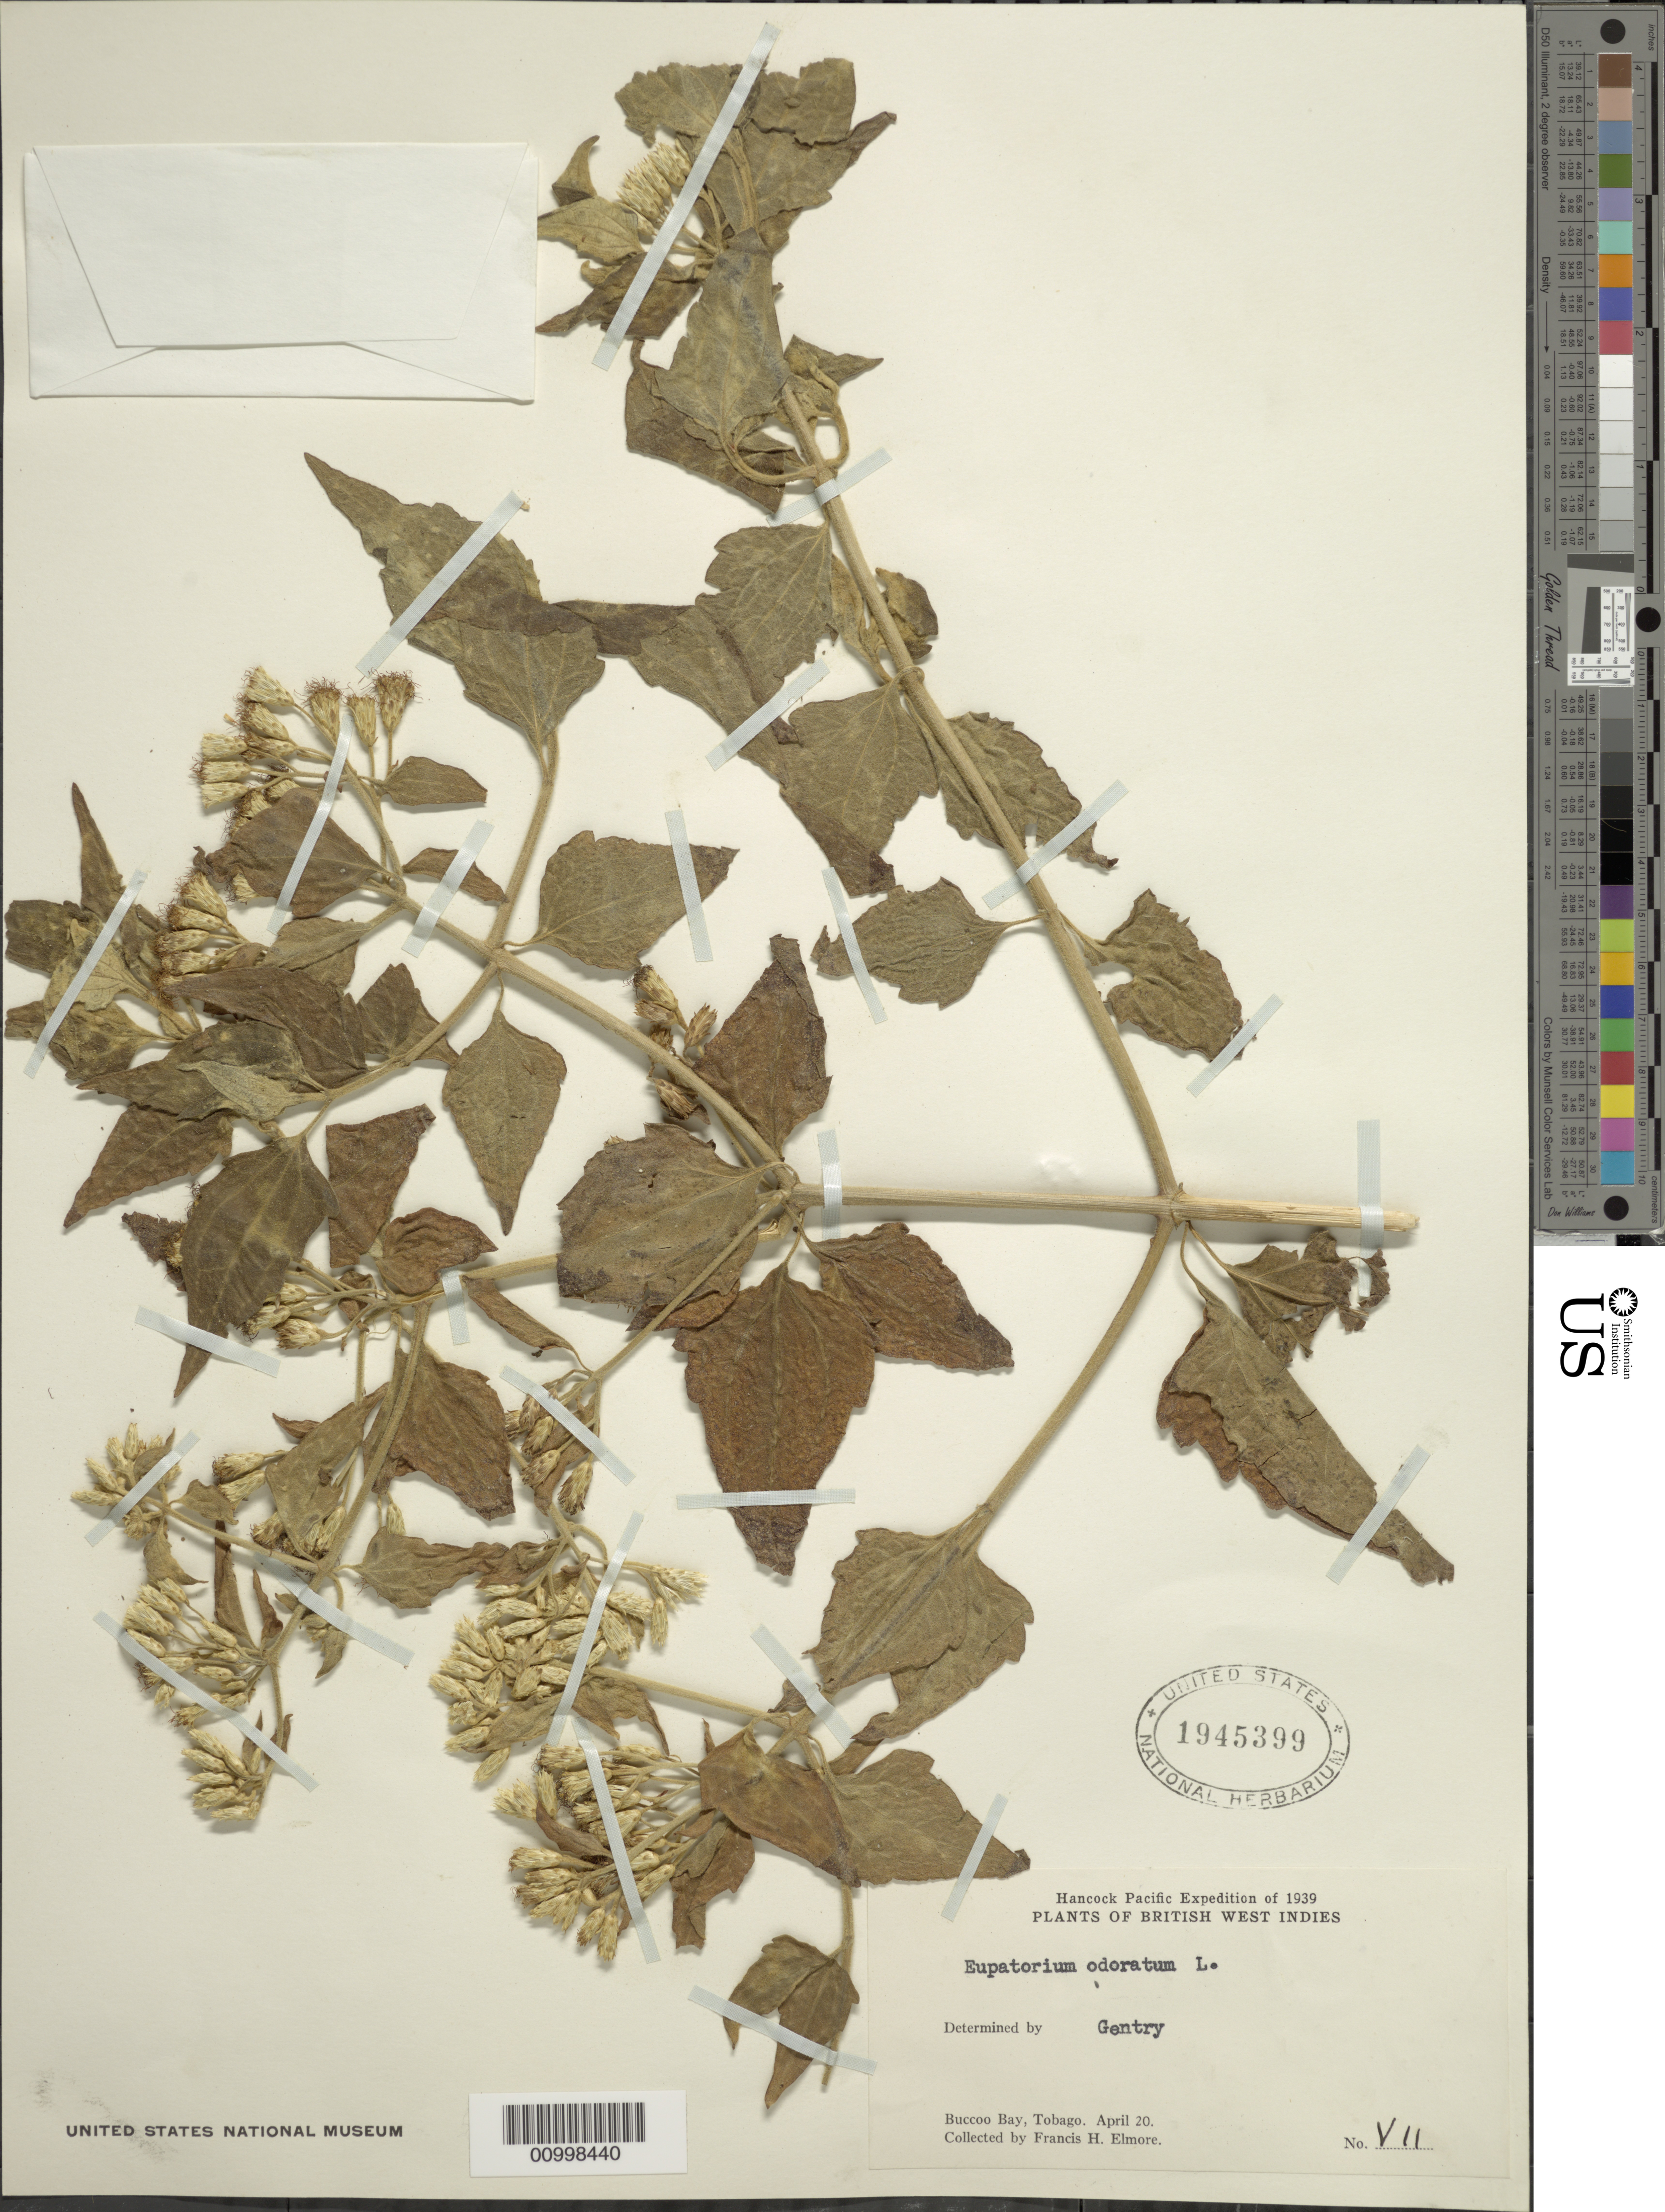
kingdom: Plantae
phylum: Tracheophyta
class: Magnoliopsida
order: Asterales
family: Asteraceae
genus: Chromolaena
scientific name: Chromolaena odorata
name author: (L.) R.M. King & H. Rob.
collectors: F. H. Elmore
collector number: V11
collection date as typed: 20 Apr 1939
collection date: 1939-04-20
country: Trinidad and Tobago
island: Tobago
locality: Buccoo Bay.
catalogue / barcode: US 1945399